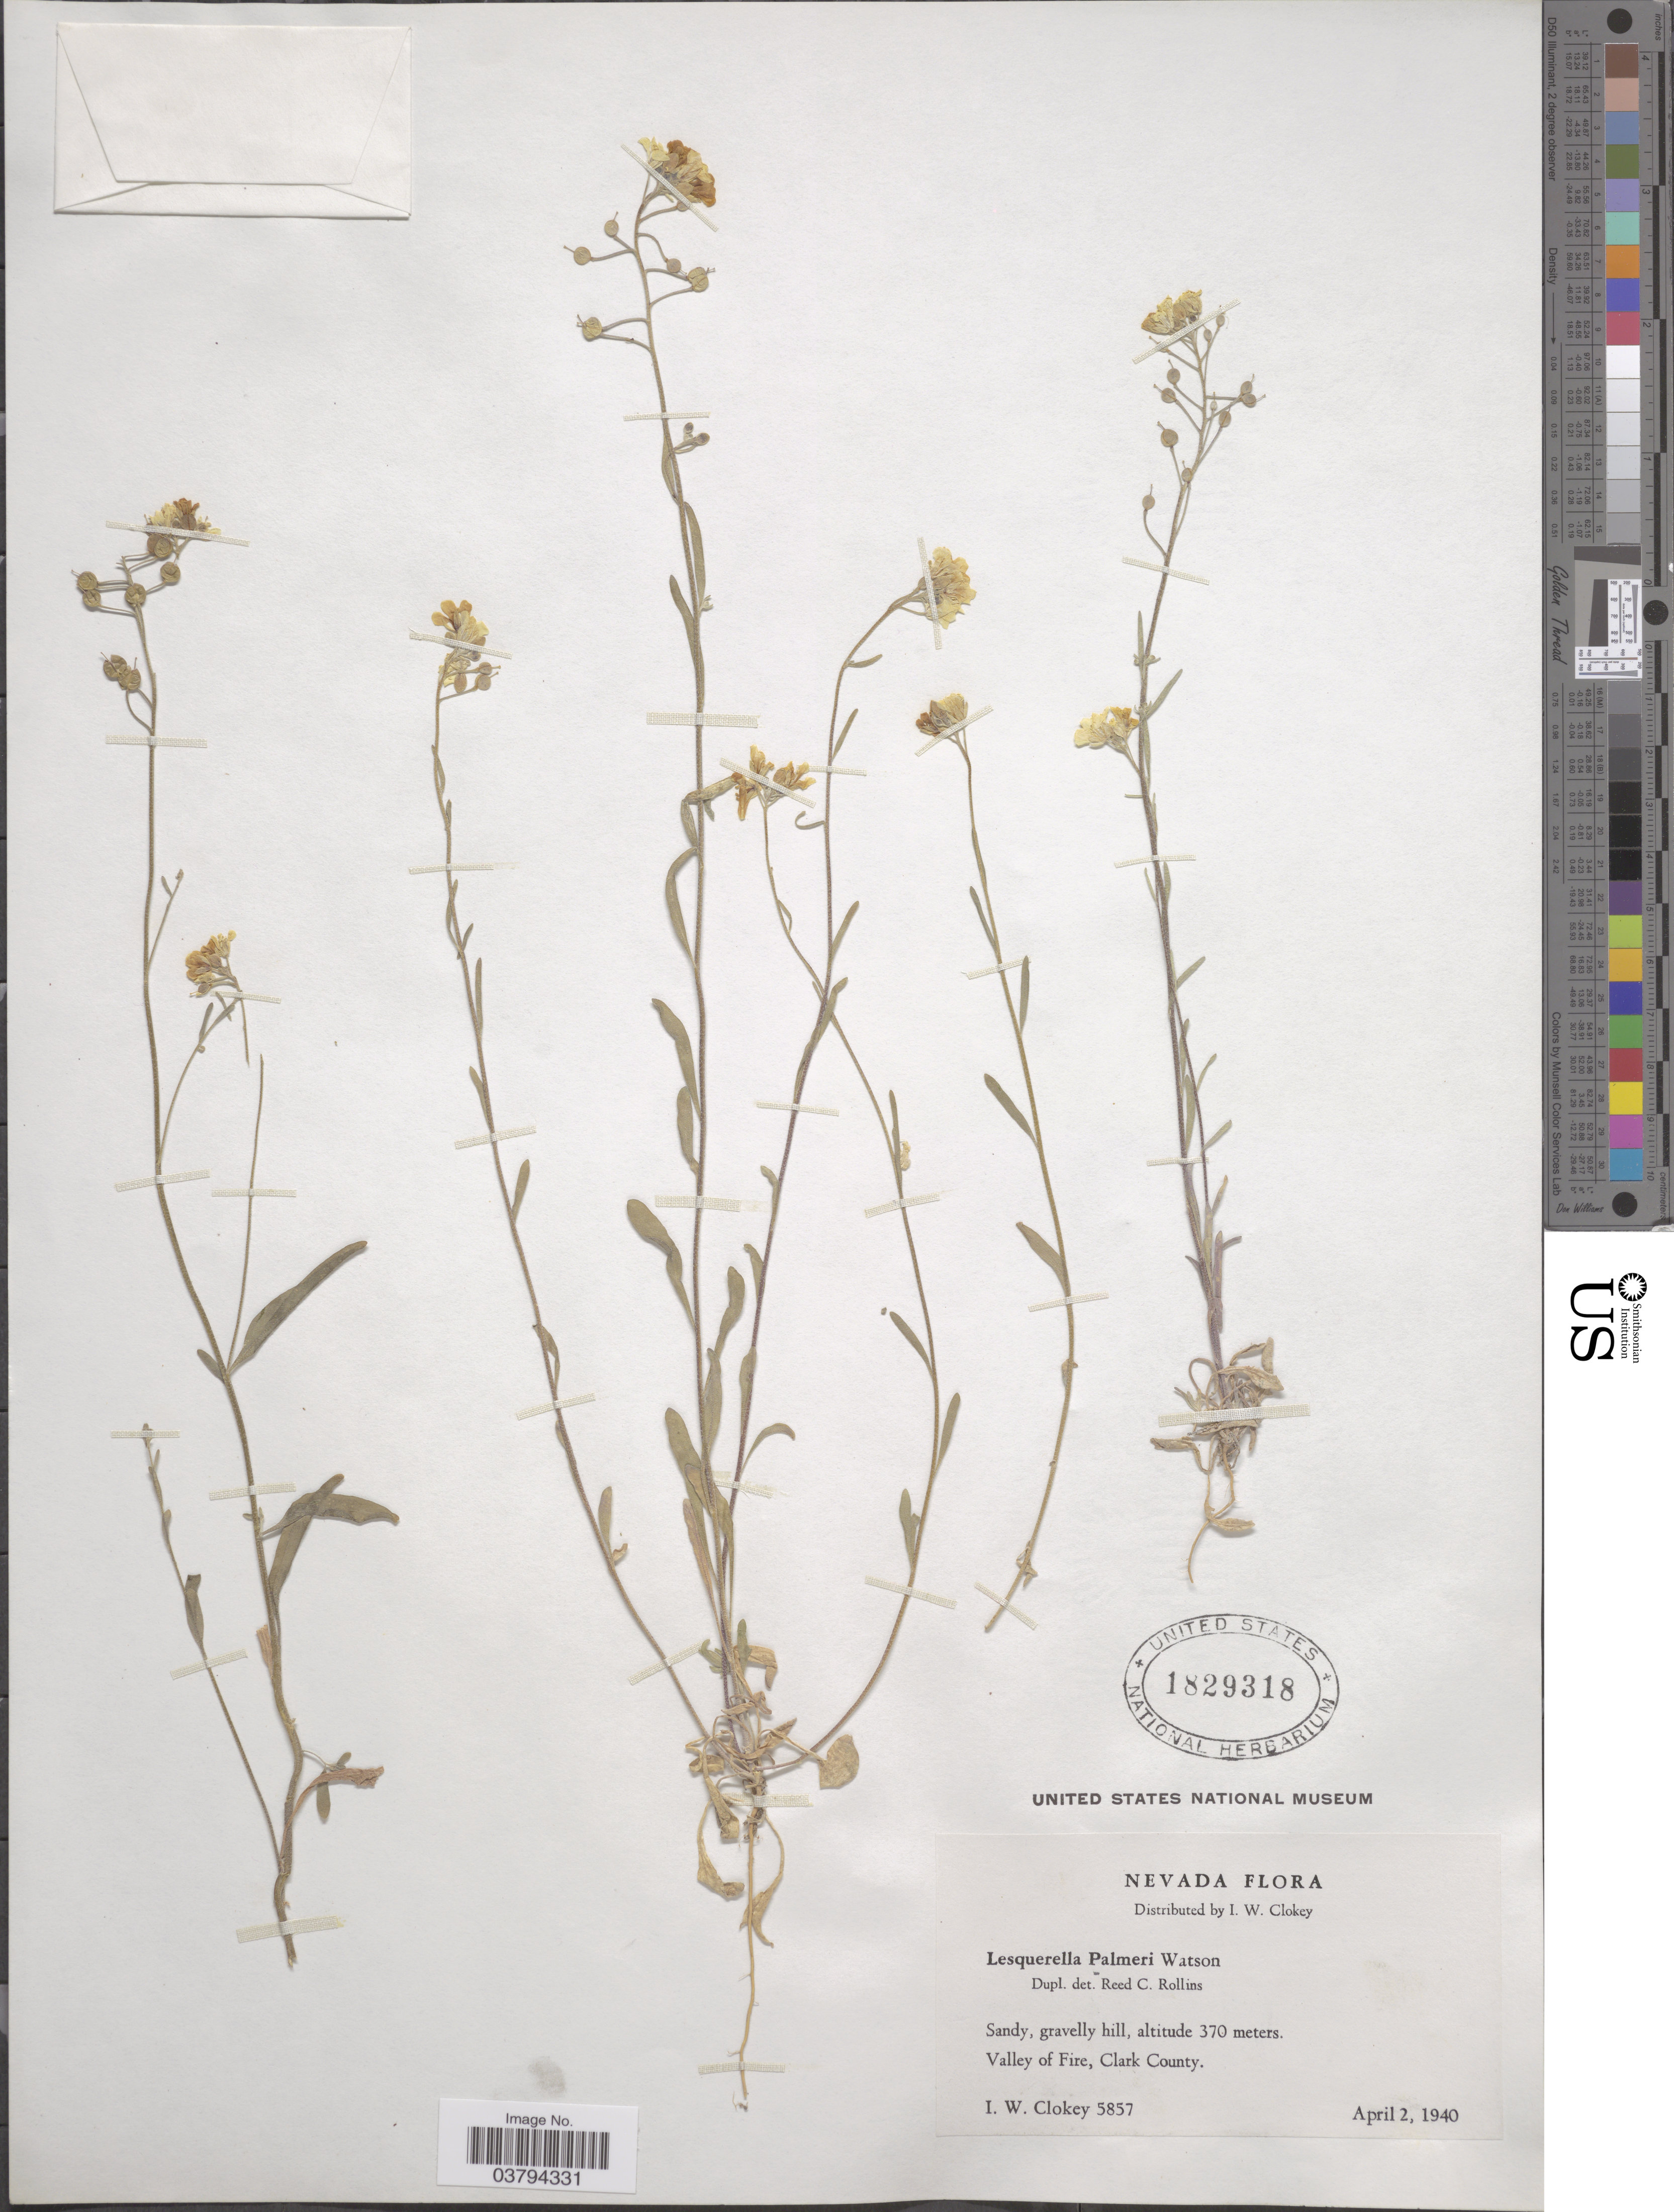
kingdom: Plantae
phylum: Tracheophyta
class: Magnoliopsida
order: Brassicales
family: Brassicaceae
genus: Lesquerella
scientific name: Lesquerella tenella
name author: A. Nelson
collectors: I. W. Clokey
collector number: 5857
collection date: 1940-04-02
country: United States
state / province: Nevada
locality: Valley of Fire, Clark County.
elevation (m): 370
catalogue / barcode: US 1829318